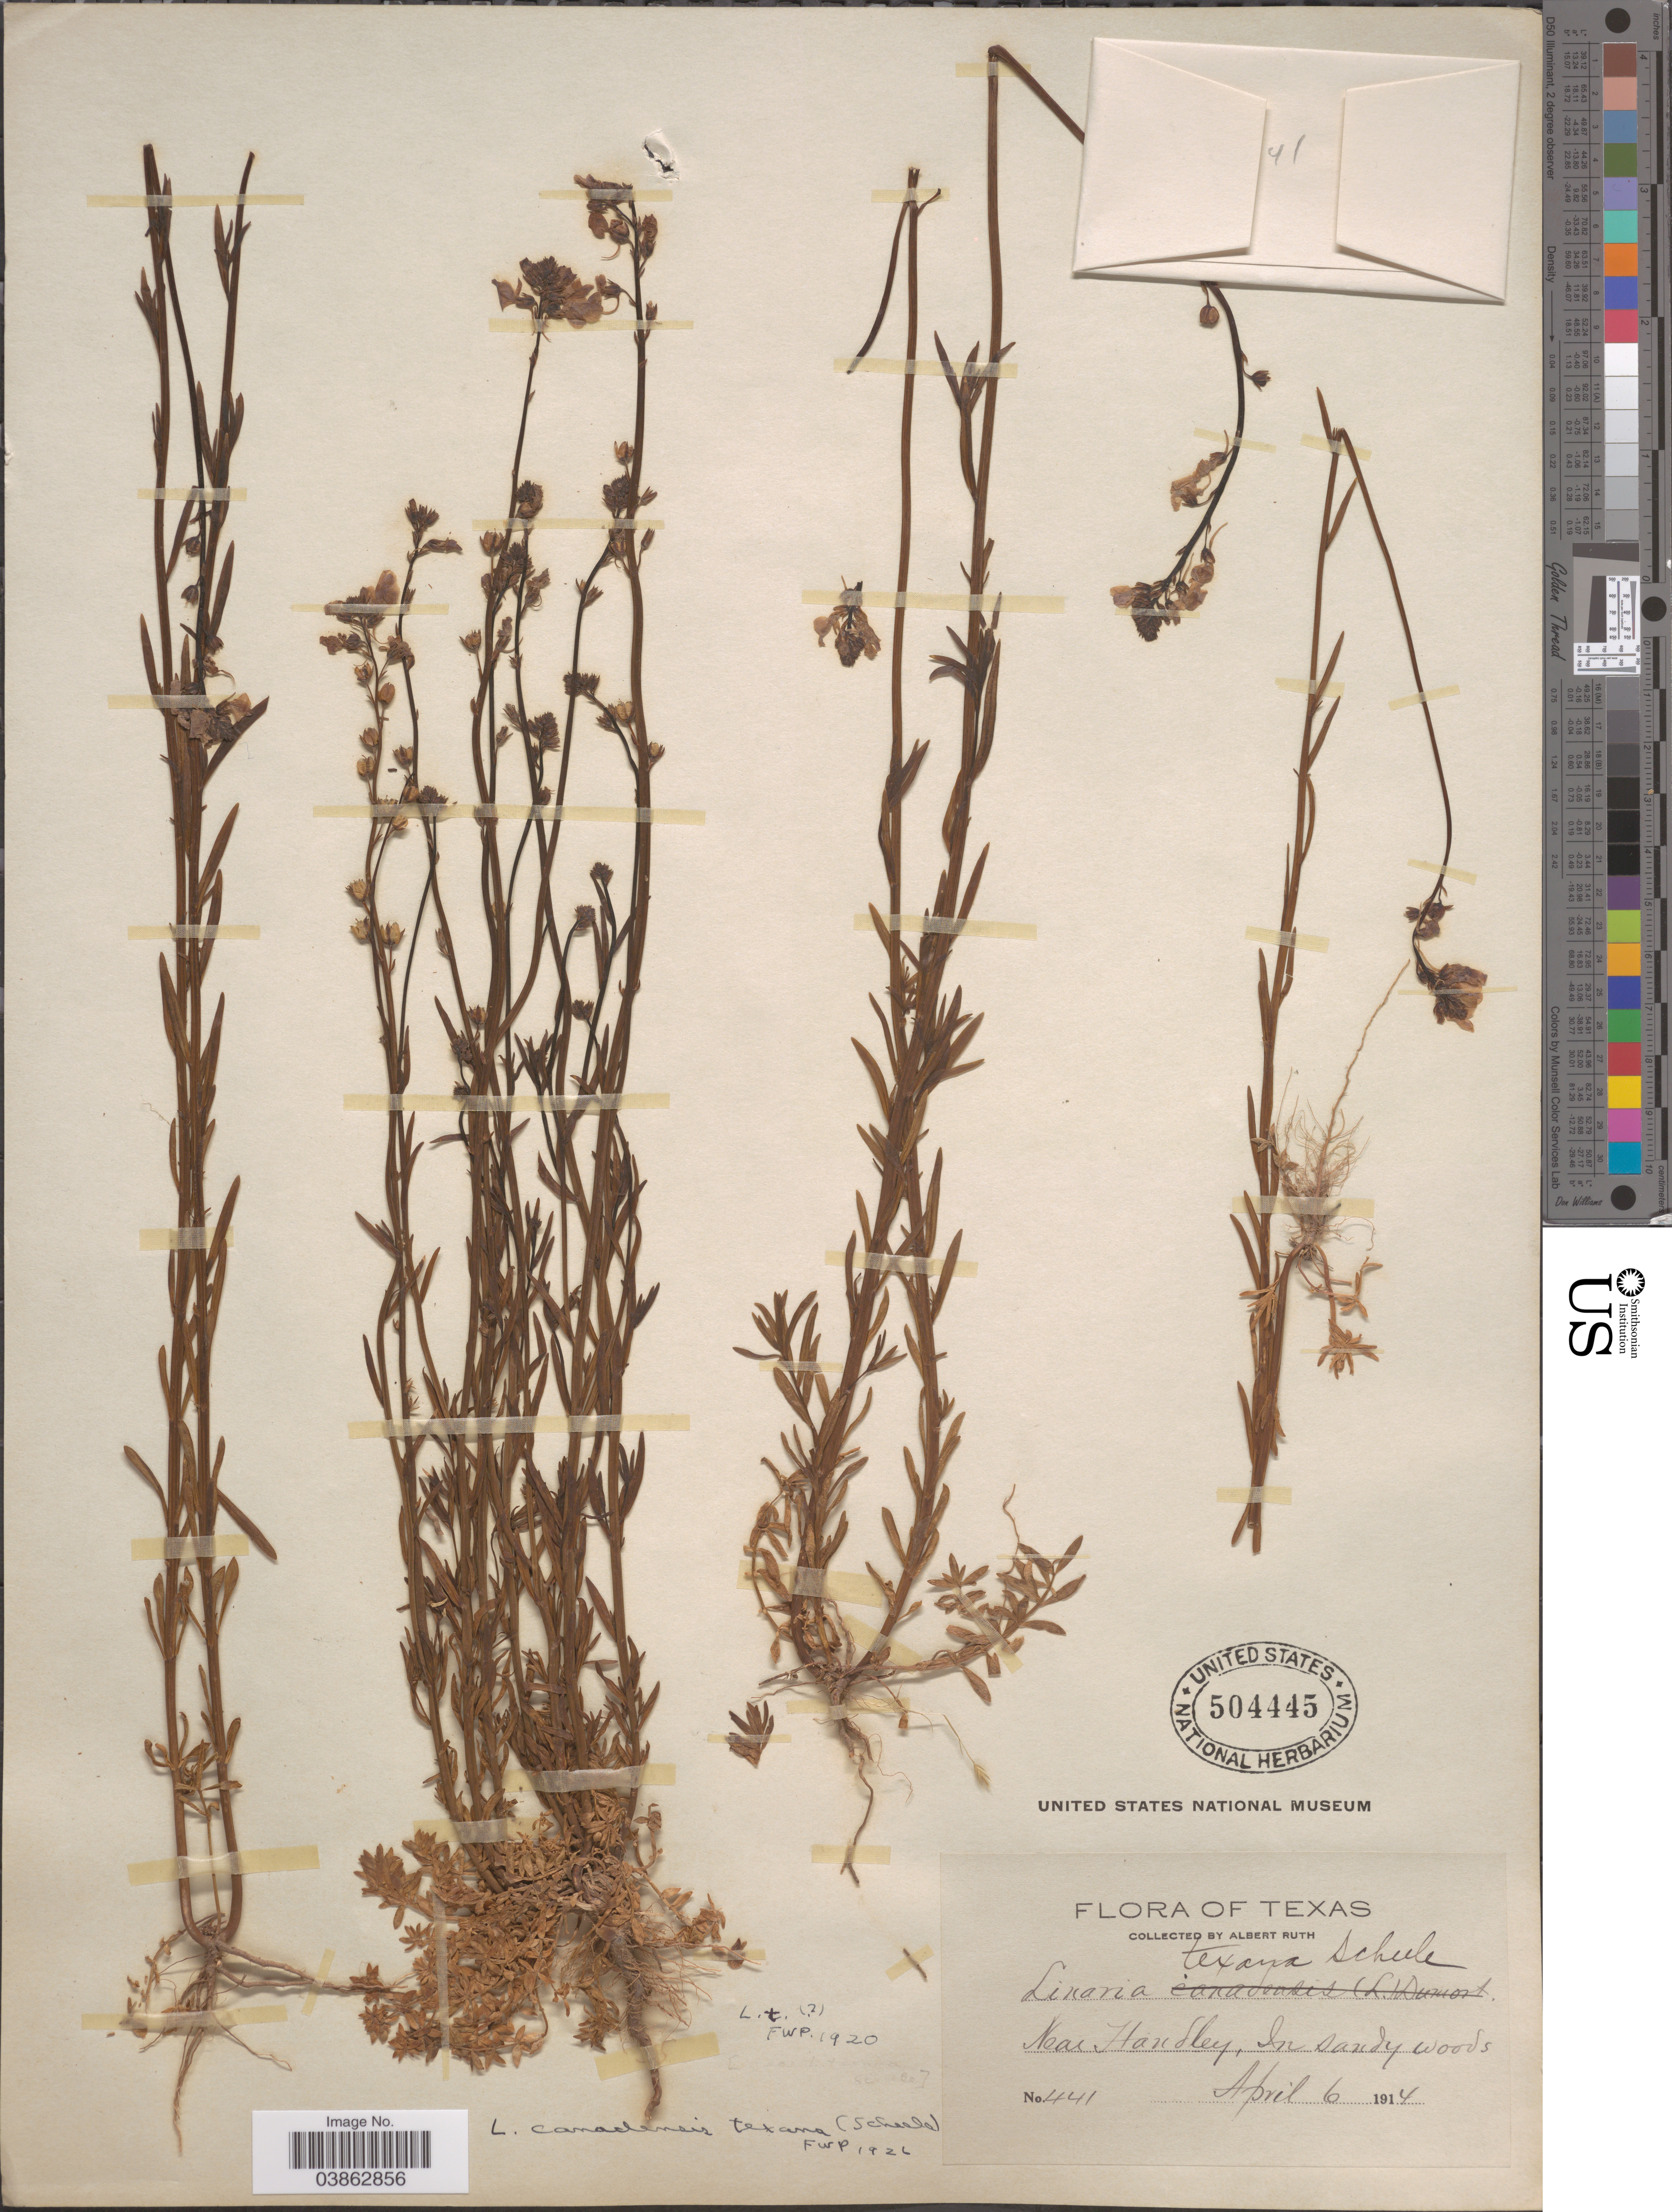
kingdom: Plantae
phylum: Tracheophyta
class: Magnoliopsida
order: Lamiales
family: Plantaginaceae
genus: Linaria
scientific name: Linaria texana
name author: Scheele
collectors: A. Ruth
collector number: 441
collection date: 1914-04-06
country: United States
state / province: Texas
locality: Near Handley.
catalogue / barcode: US 504445